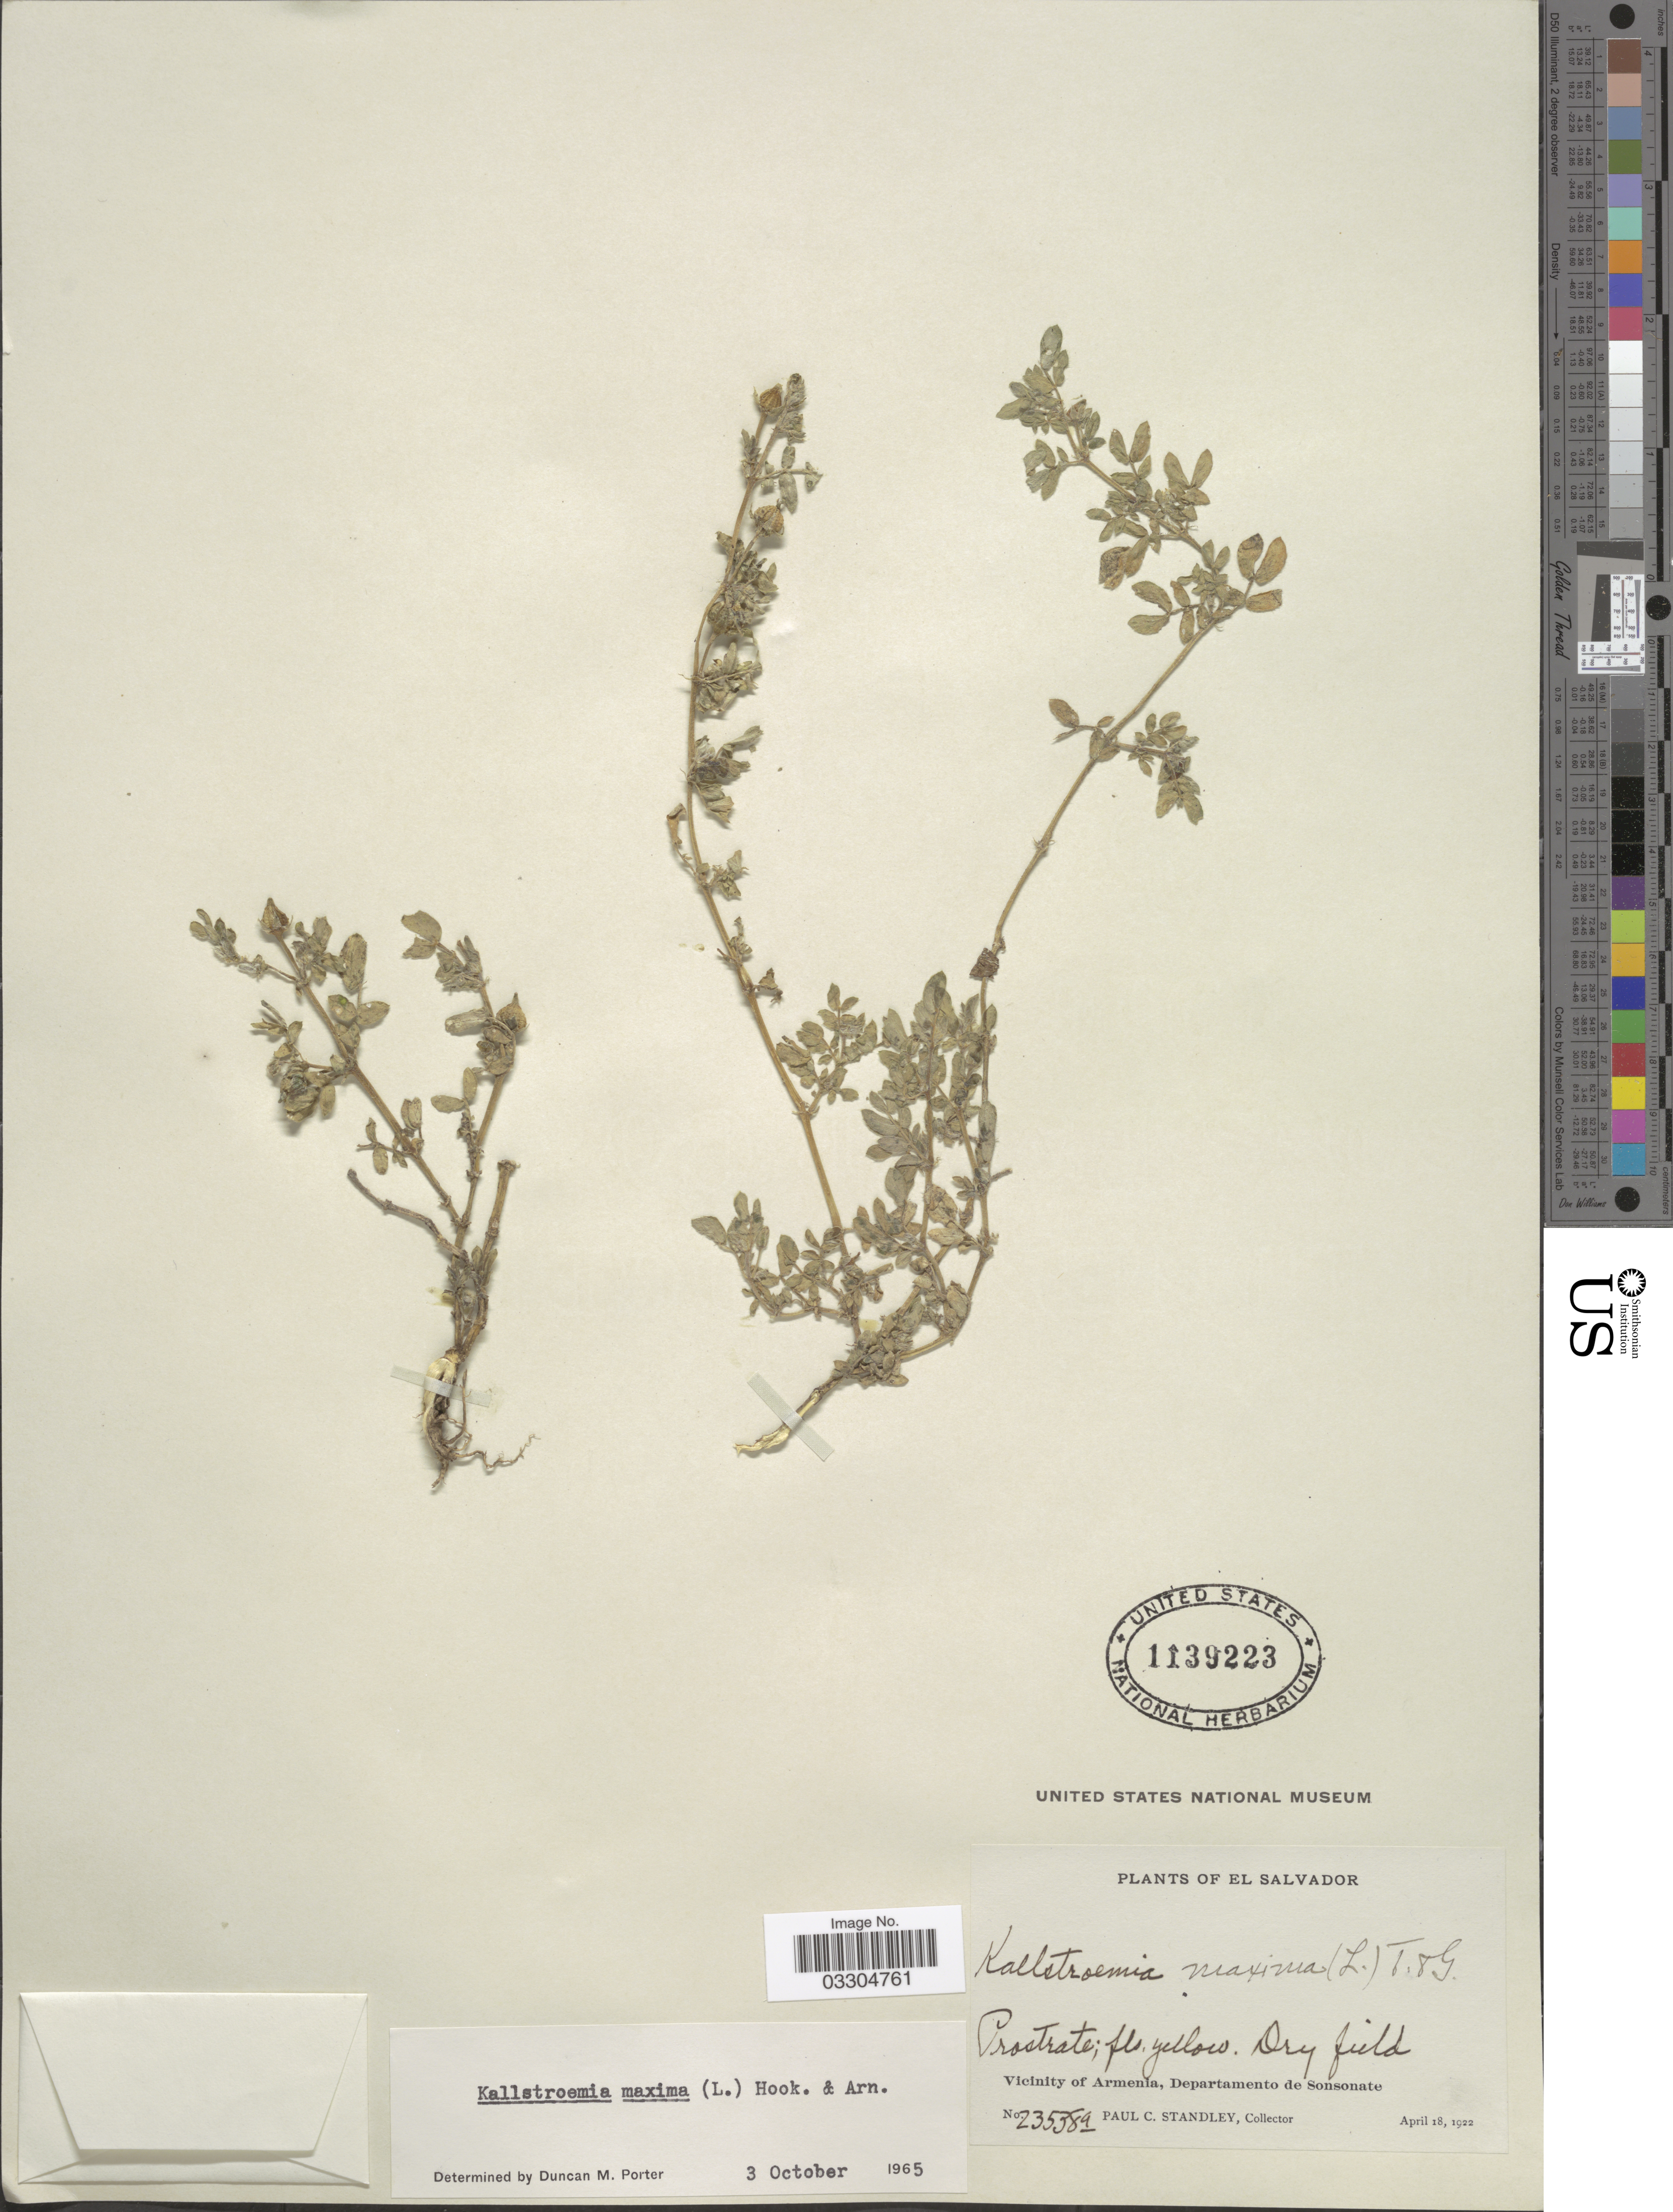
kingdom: Plantae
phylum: Tracheophyta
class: Magnoliopsida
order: Zygophyllales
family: Zygophyllaceae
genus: Kallstroemia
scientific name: Kallstroemia maxima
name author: (L.) Hook. & Arn.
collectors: P. C. Standley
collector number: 23538a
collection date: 1922-04-18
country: El Salvador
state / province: Sonsonate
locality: Vicinity of Armenia, Departamento de Sonsonate.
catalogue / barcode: US 1139223